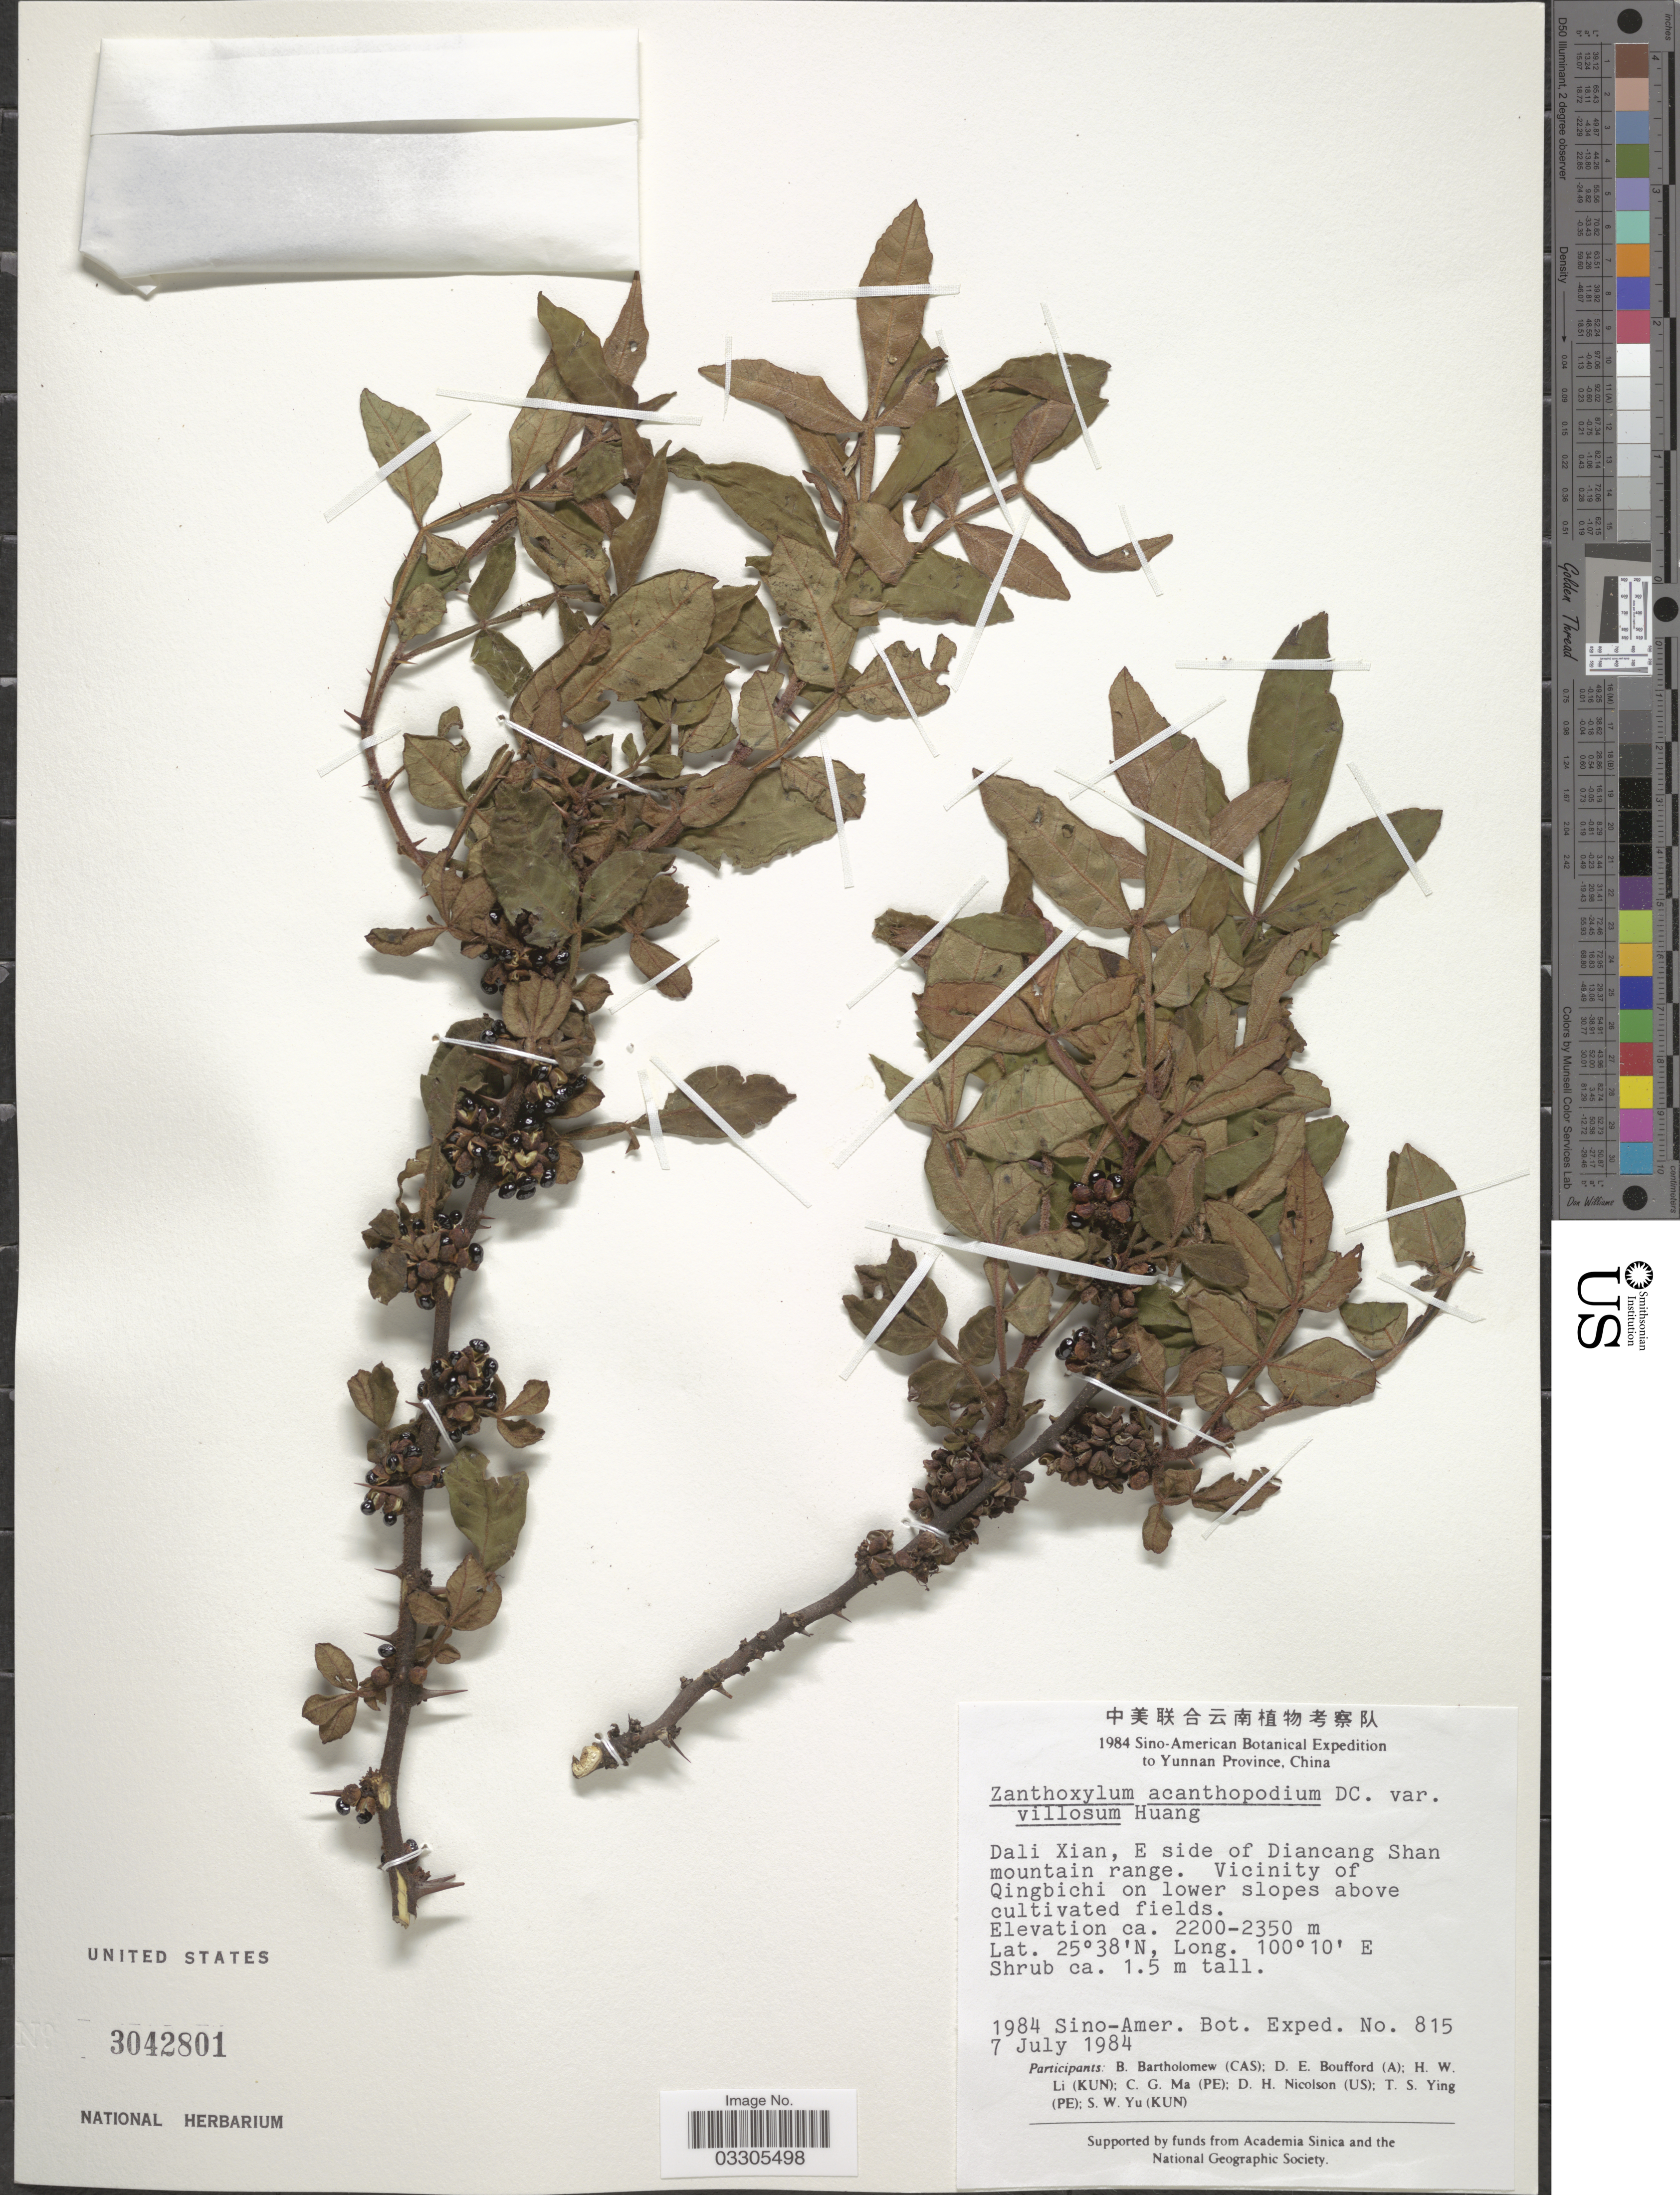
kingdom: Plantae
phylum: Tracheophyta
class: Magnoliopsida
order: Sapindales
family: Rutaceae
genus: Zanthoxylum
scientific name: Zanthoxylum acanthopodium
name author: DC.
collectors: Sino-Amer. Bot. Exped. 1984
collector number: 815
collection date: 1984-07-07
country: China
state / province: Yunnan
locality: Dali Xian, E side of Diancang Shan mountain range. Vicinity of Qingbichi on lower slopes above cultivated fields.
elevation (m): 2200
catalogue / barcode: US 3042801